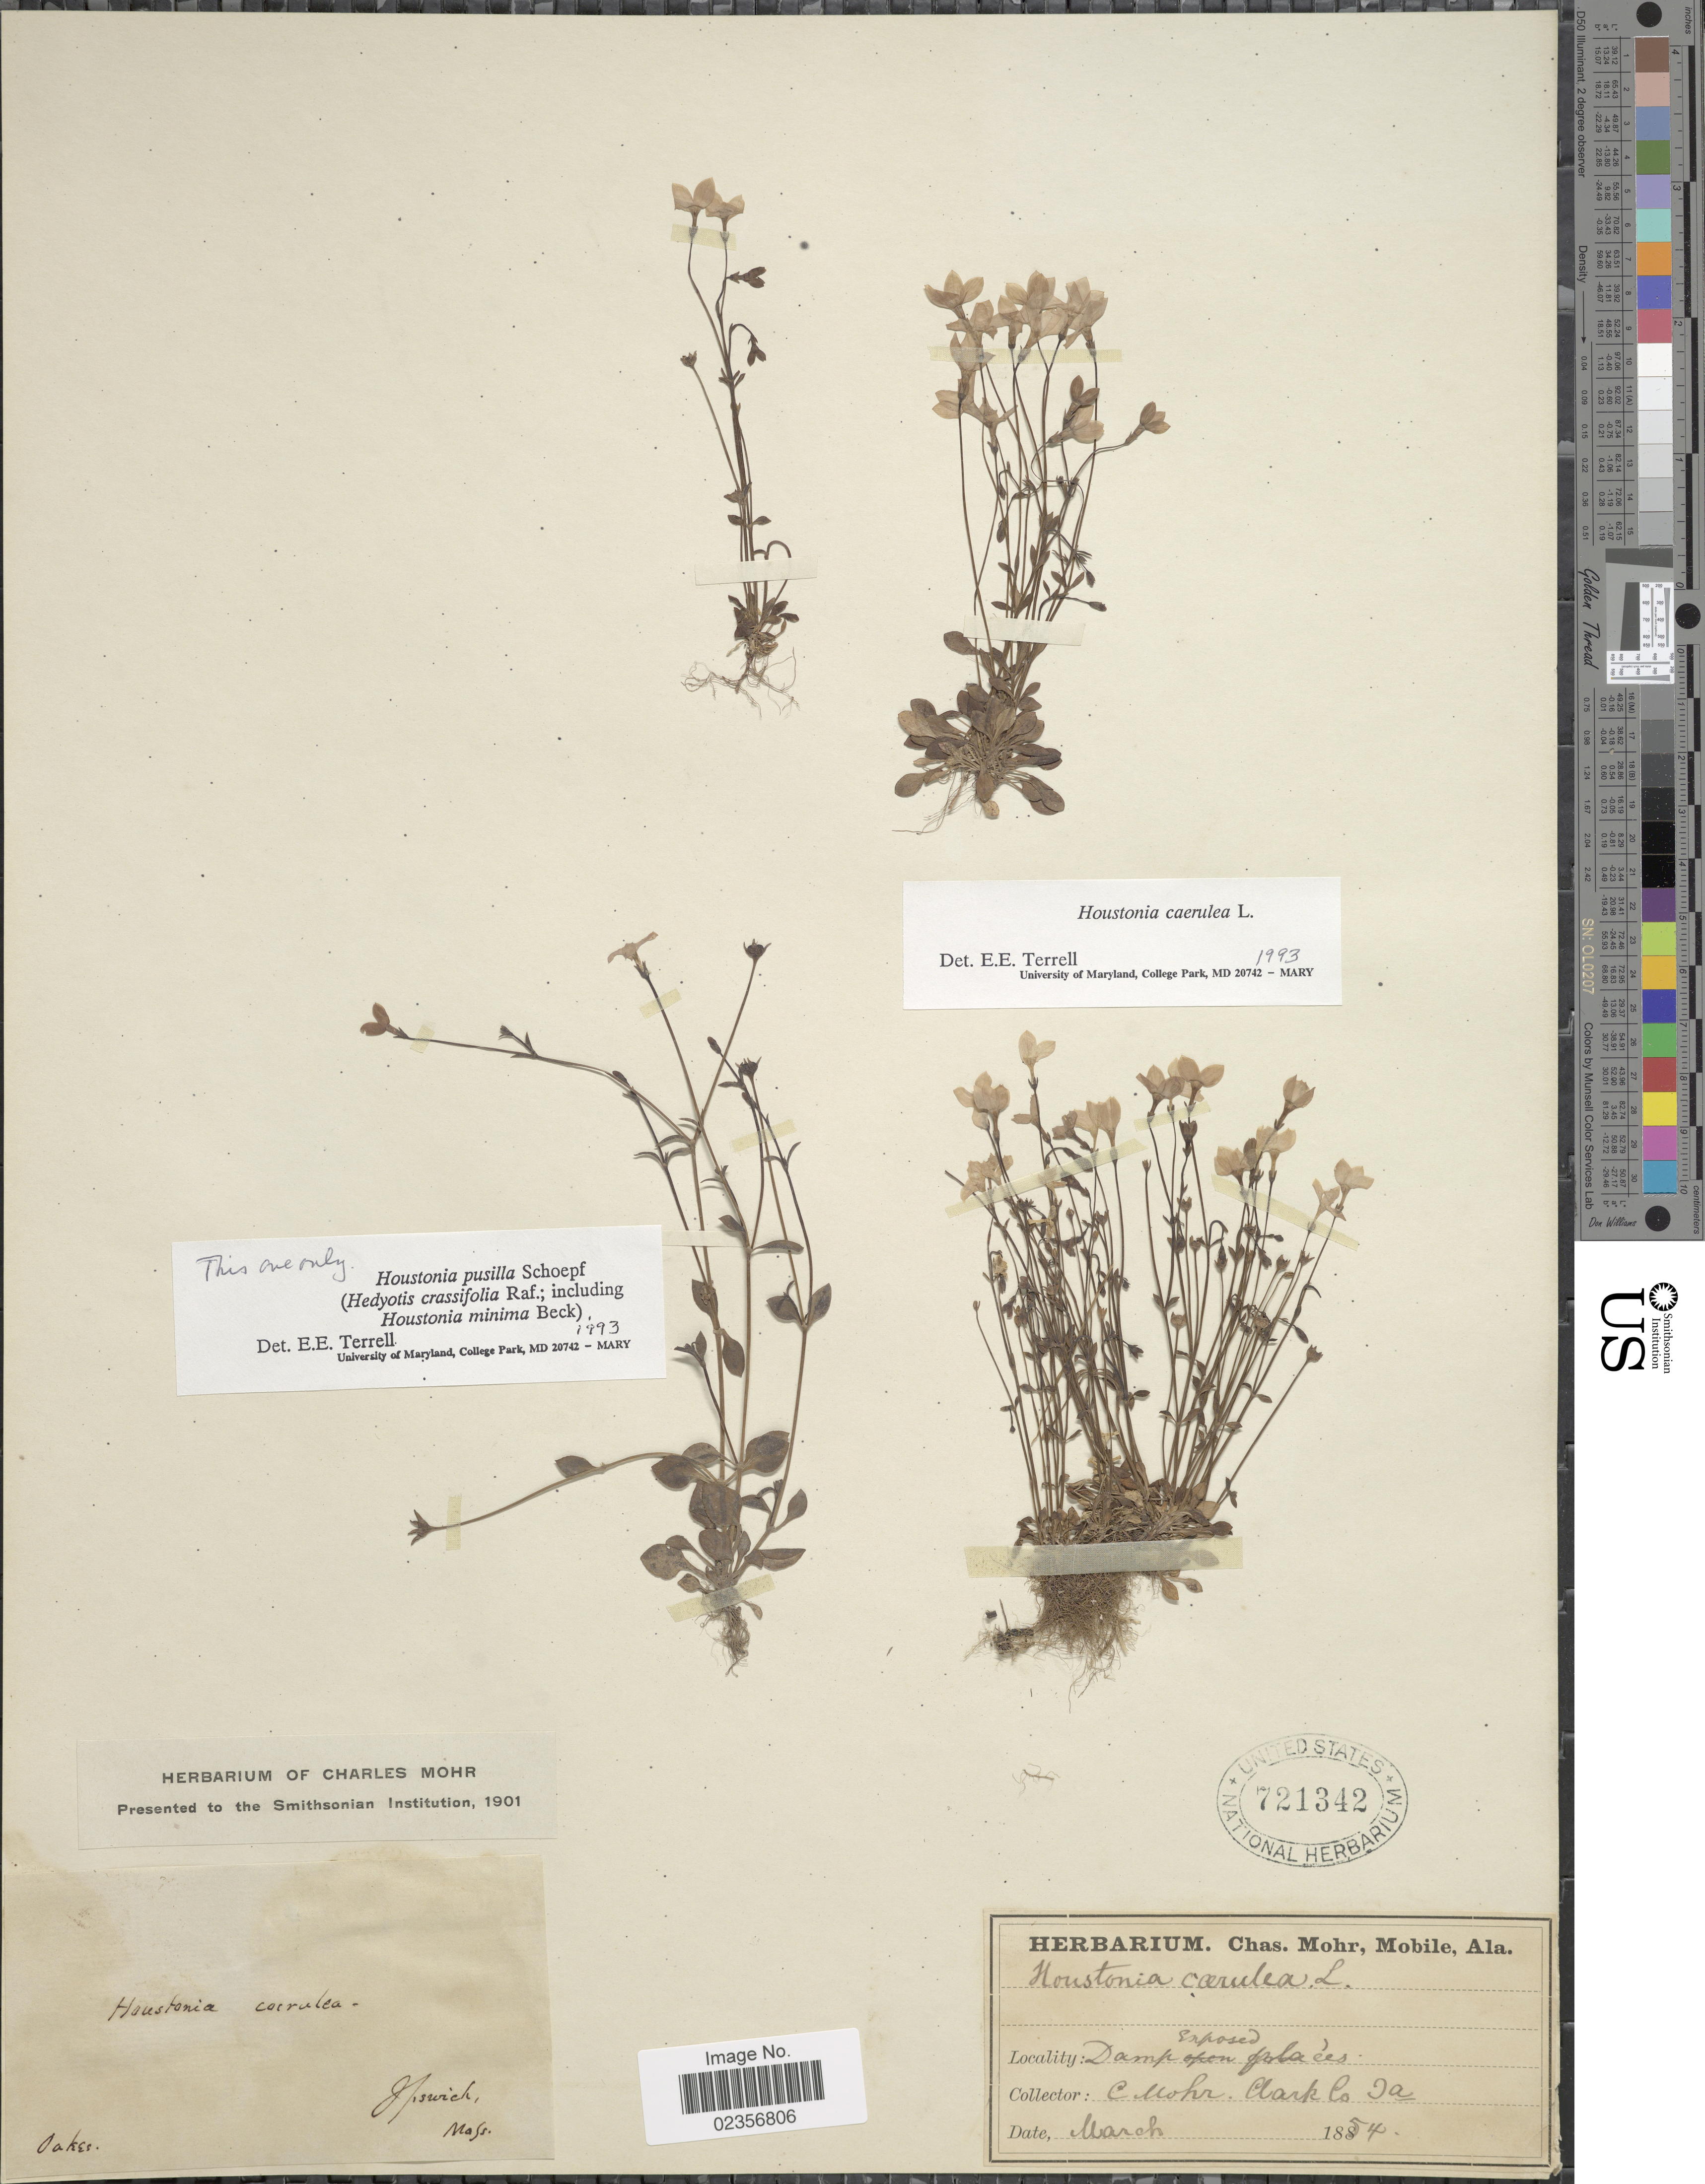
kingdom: Plantae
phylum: Tracheophyta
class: Magnoliopsida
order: Gentianales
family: Rubiaceae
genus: Houstonia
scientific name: Houstonia caerulea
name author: L.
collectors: -. Oakes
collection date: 1854-03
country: United States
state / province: Massachusetts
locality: Clark Co. Ipswich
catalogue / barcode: US 721342